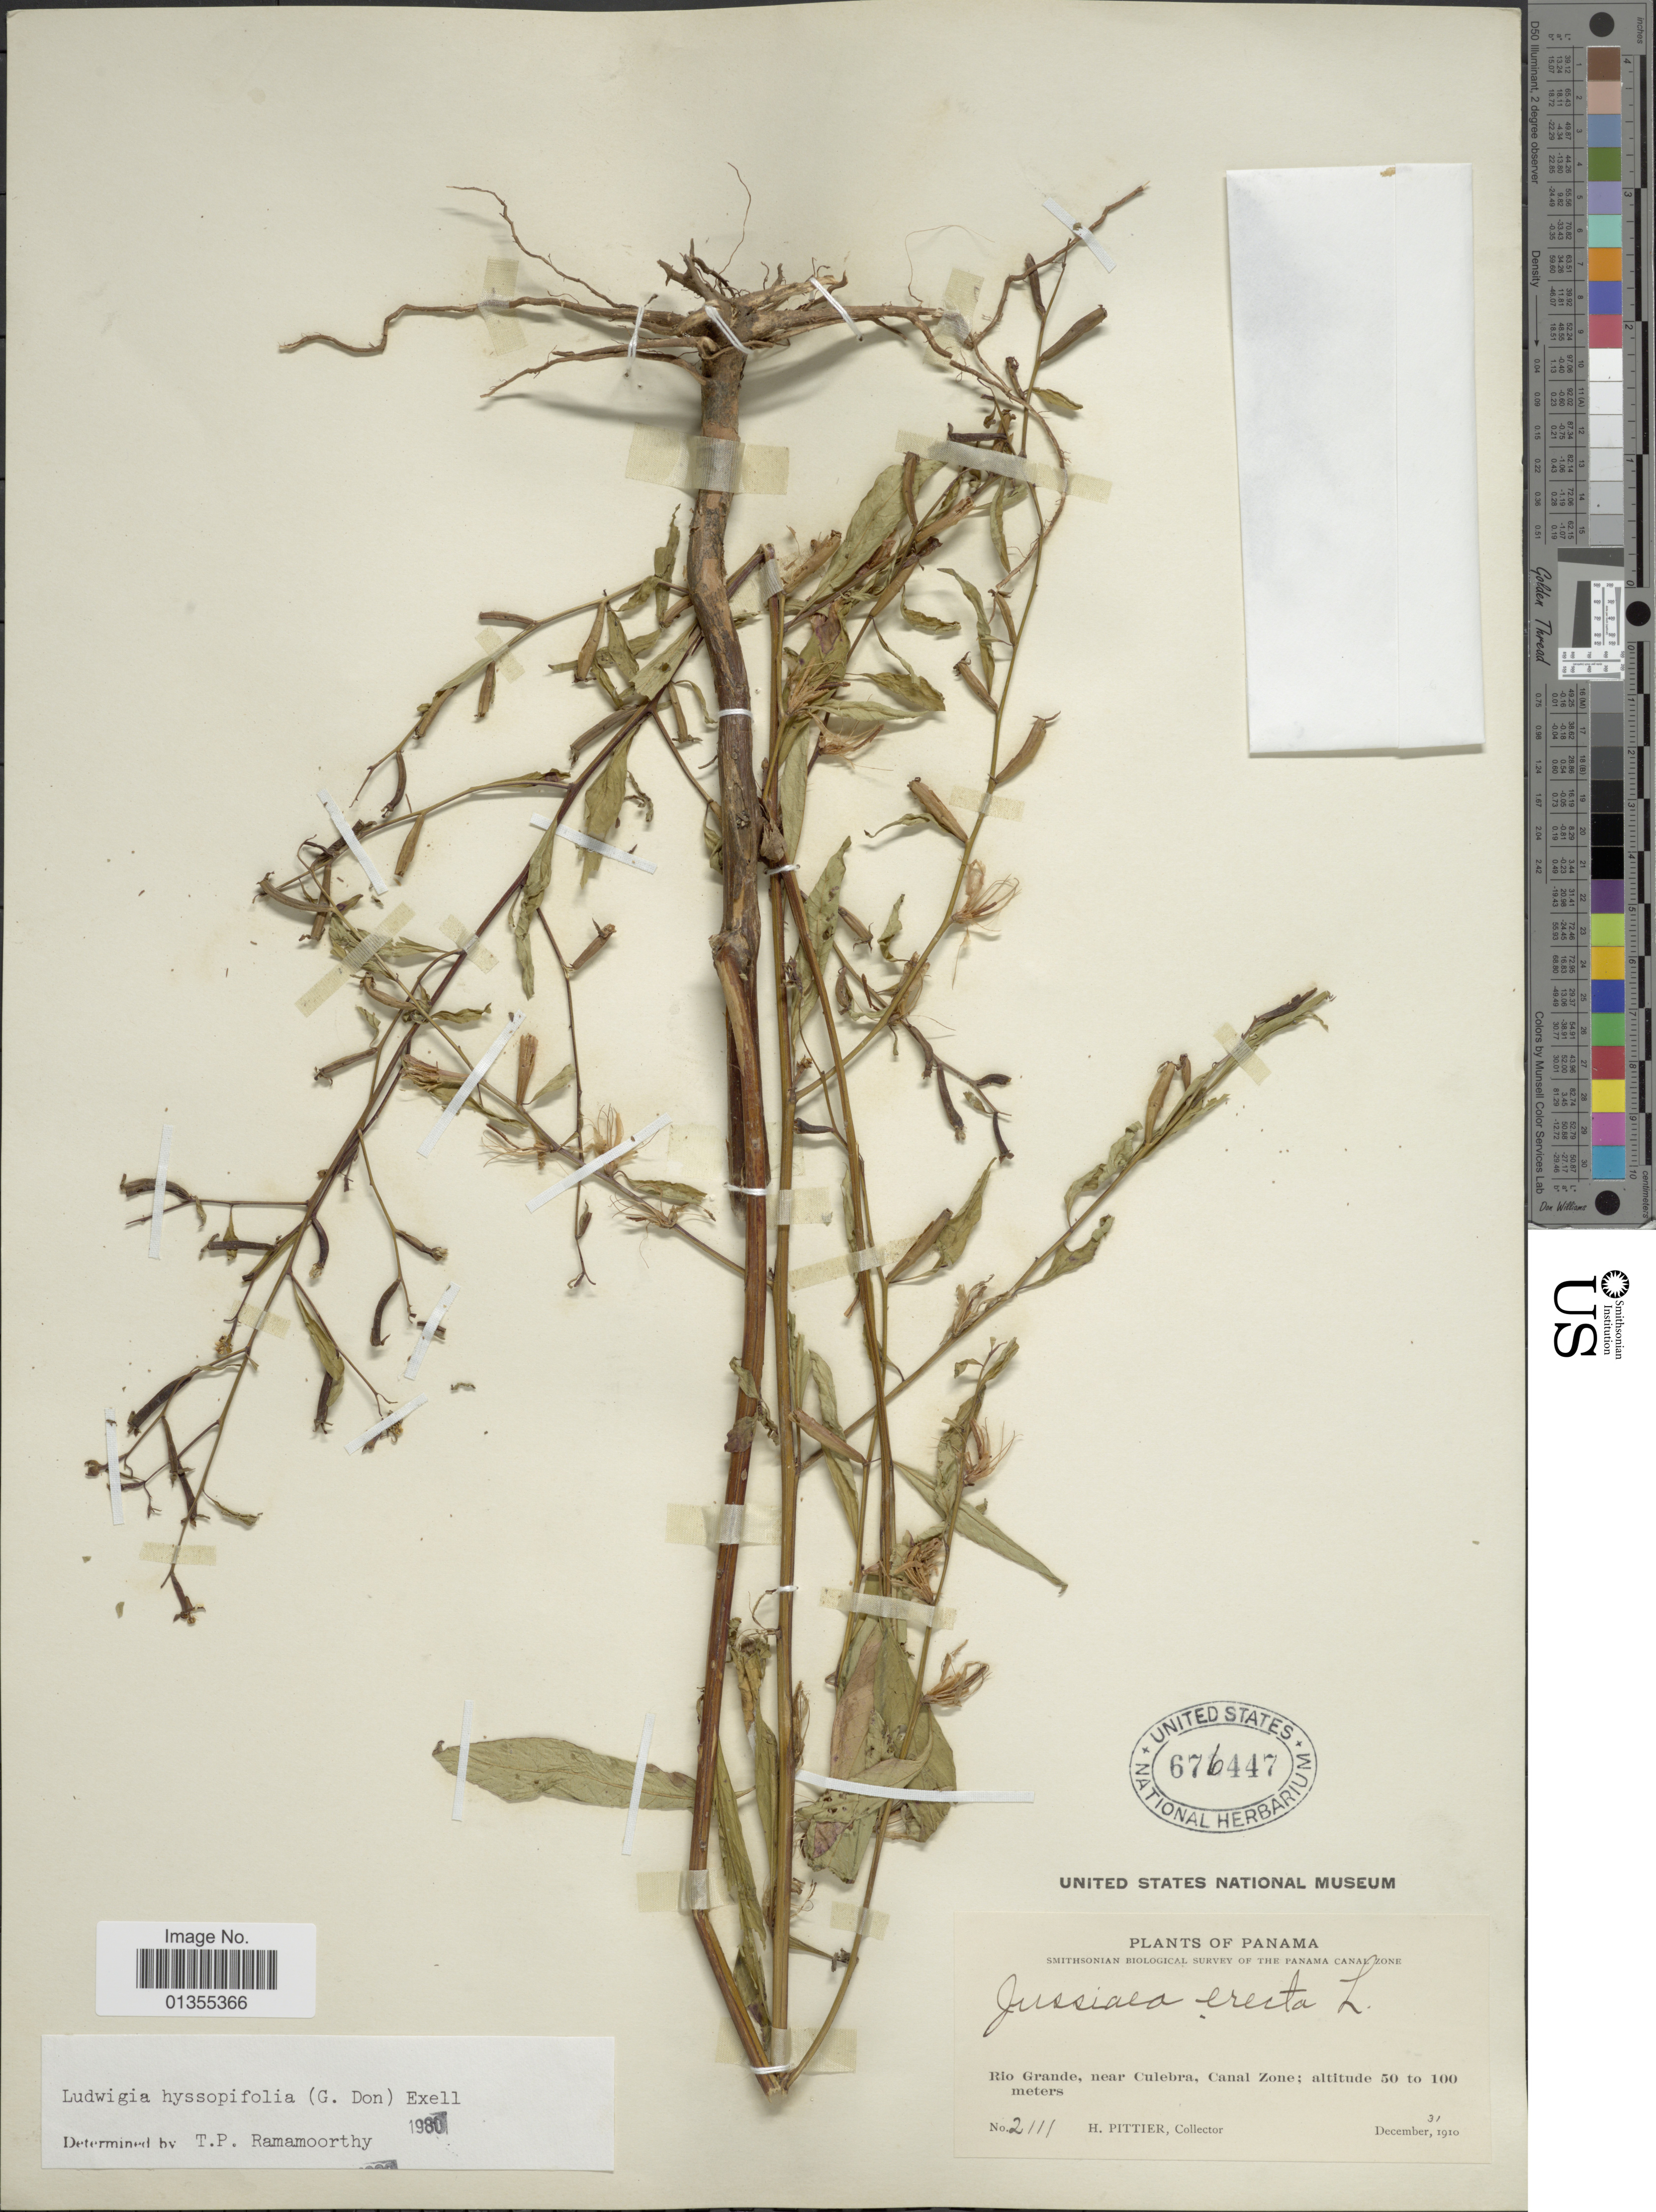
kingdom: Plantae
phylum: Tracheophyta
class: Magnoliopsida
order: Myrtales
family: Onagraceae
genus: Ludwigia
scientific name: Ludwigia hyssopifolia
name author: (G. Don) Exell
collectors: H. F. Pittier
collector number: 2111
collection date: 1910-12-31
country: Panama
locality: Rio Grande, near Culebra, Canal Zone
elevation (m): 50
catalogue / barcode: US 676447